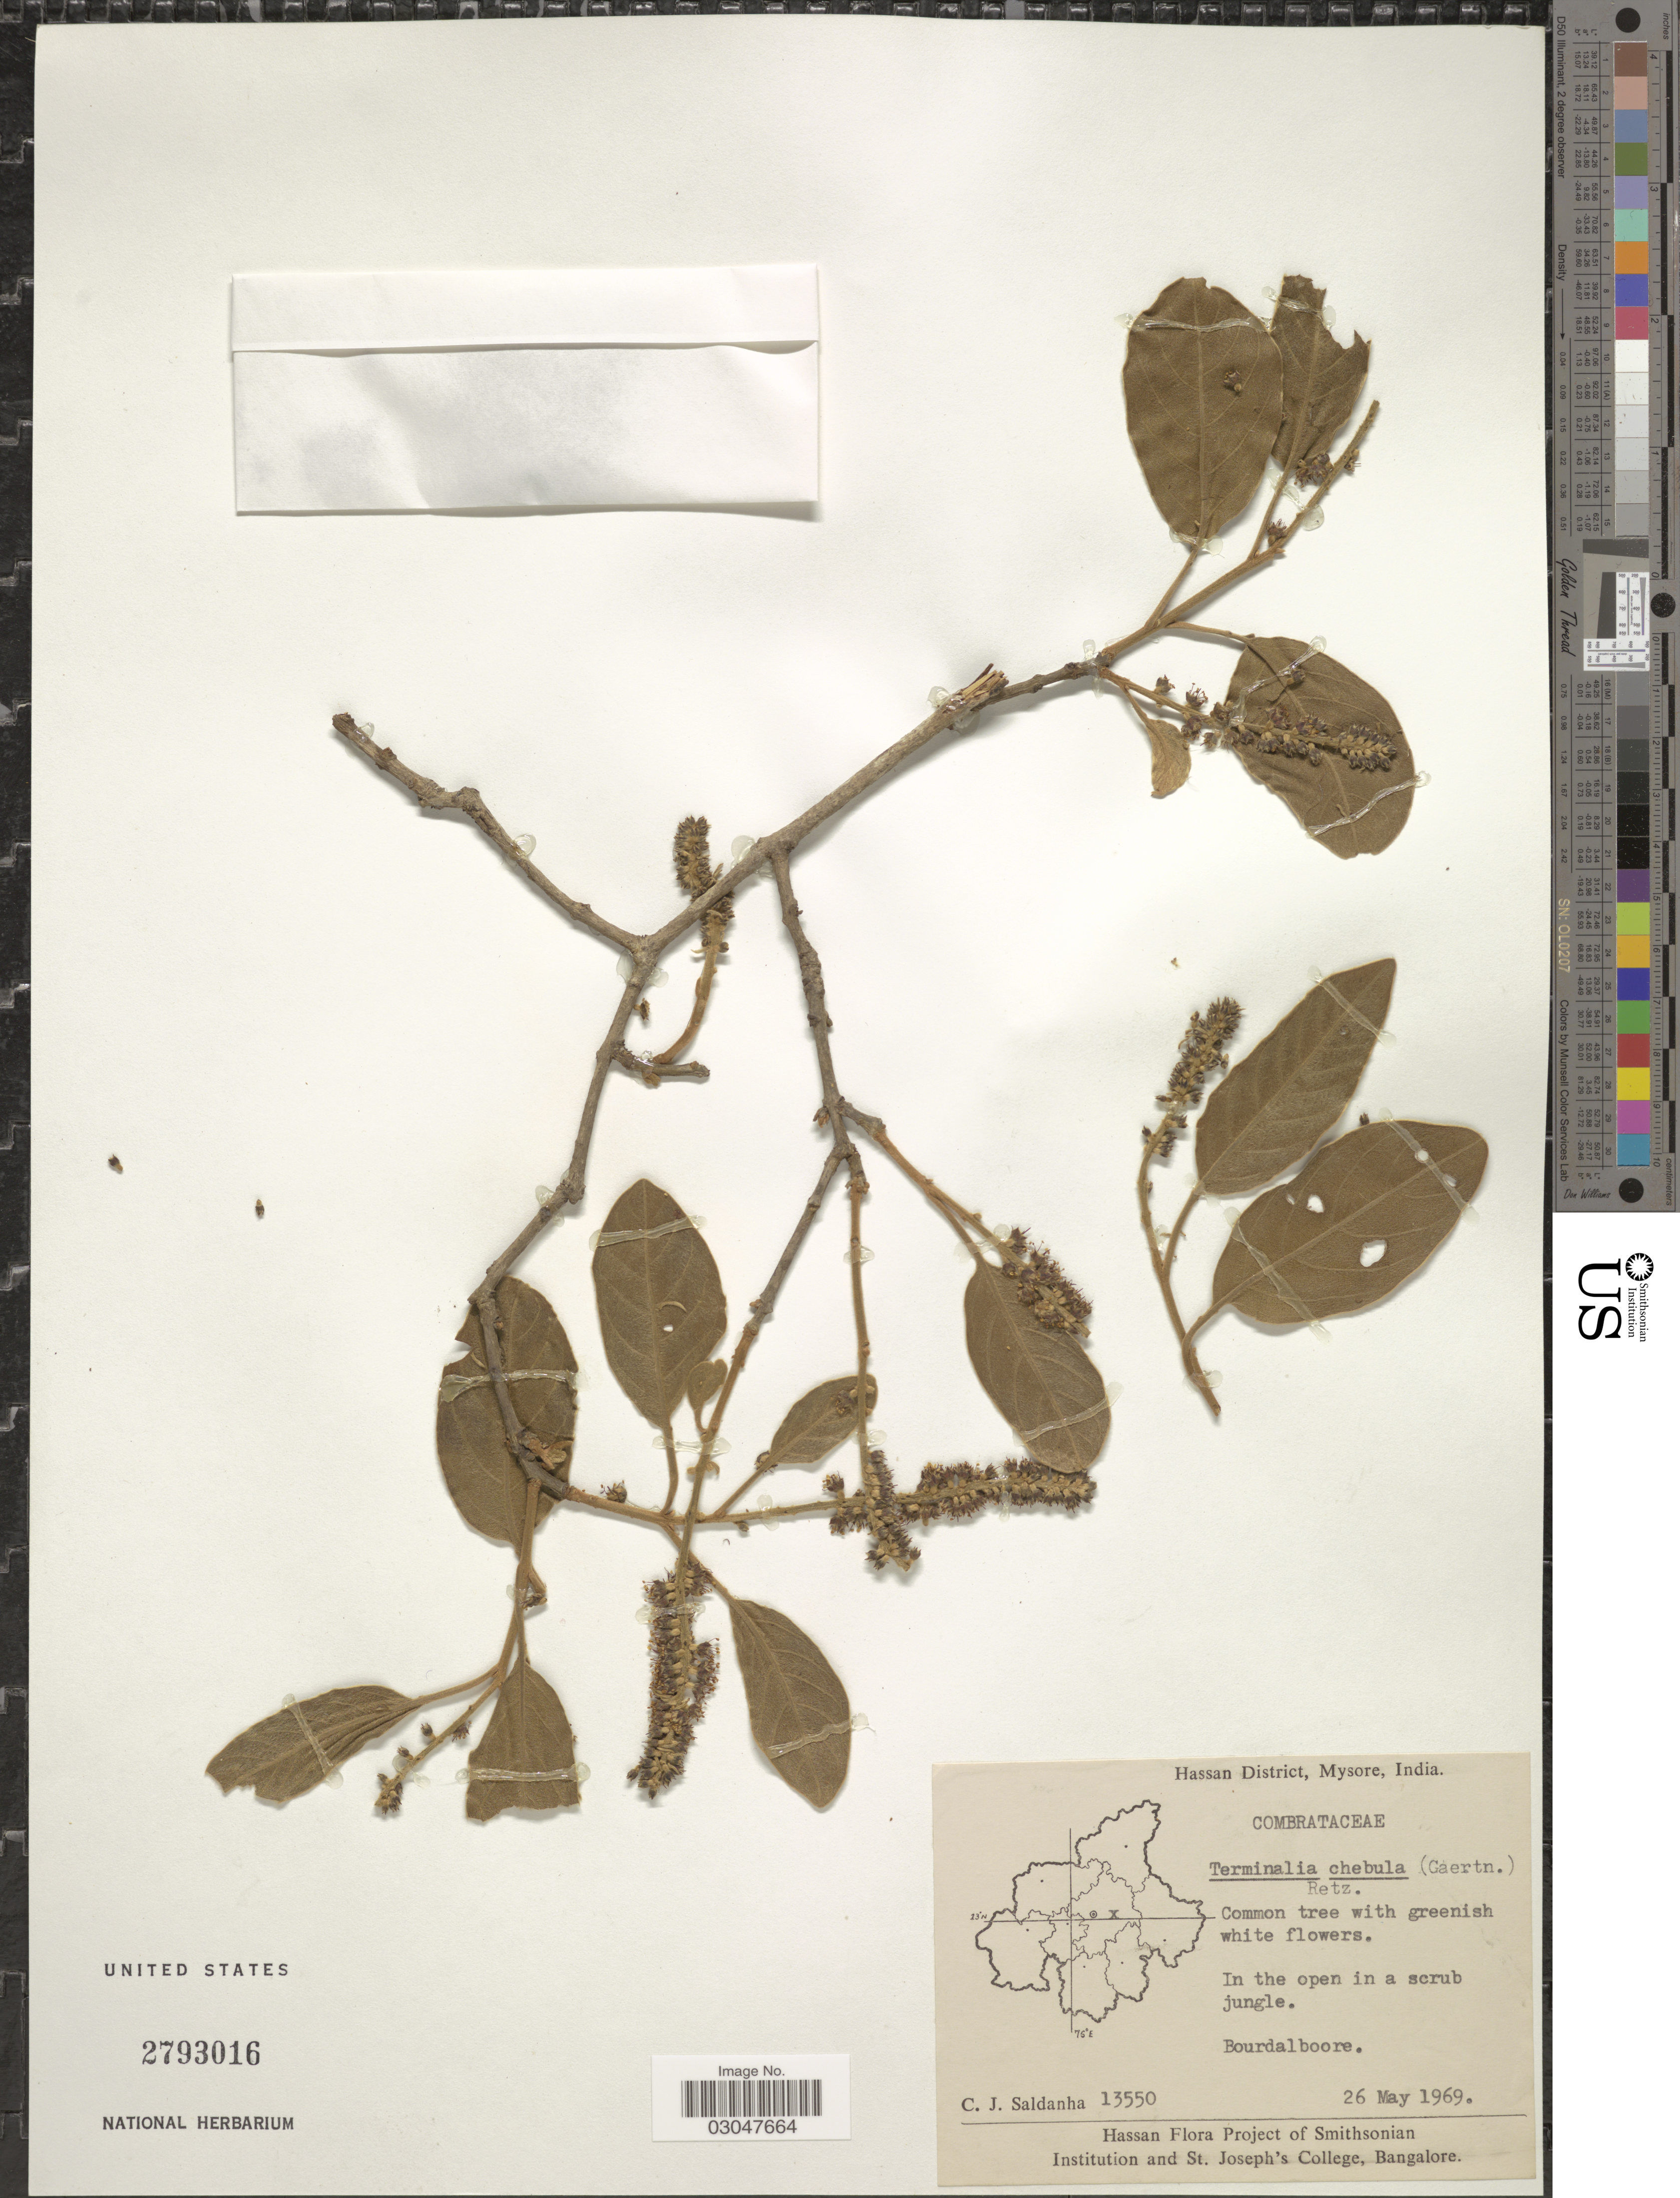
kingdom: Plantae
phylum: Tracheophyta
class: Magnoliopsida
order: Myrtales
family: Combretaceae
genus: Terminalia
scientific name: Terminalia chebula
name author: Retz.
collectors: C. J. Saldanha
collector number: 13550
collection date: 1969-05-26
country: India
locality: Hassan District, Mysore. Bourdalboore.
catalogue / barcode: US 2793016